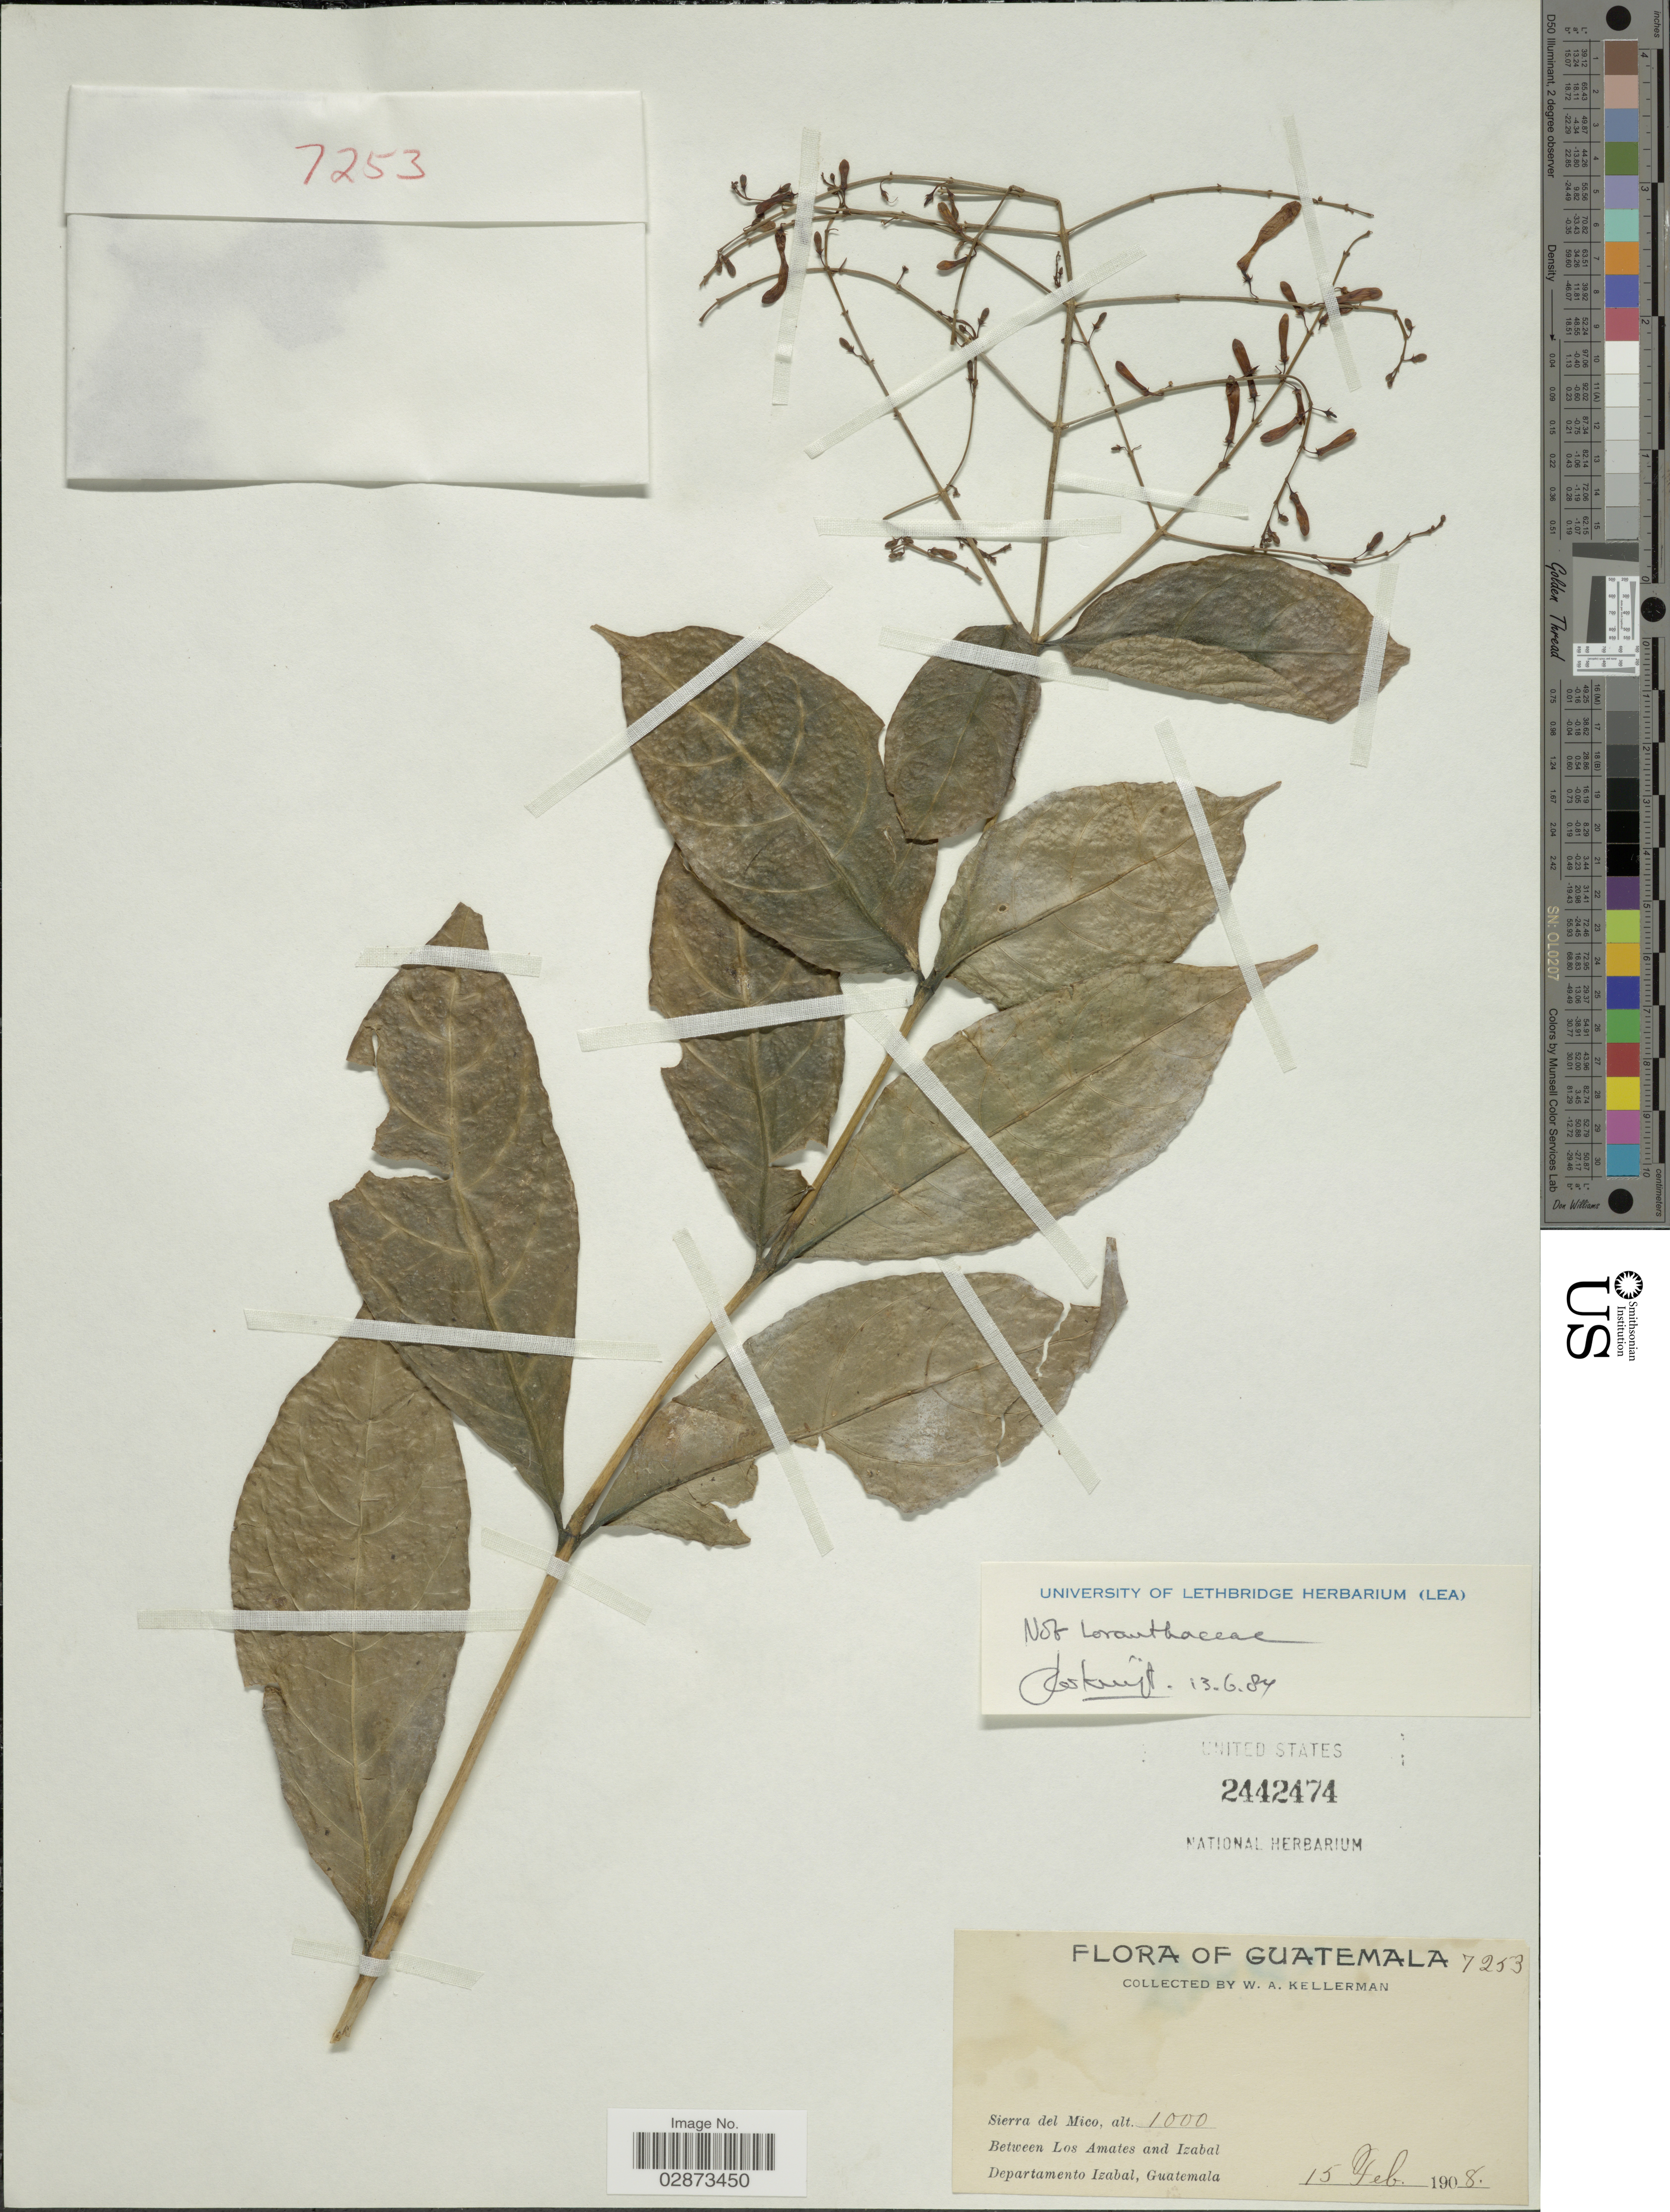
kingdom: Plantae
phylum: Tracheophyta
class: Magnoliopsida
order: Lamiales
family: Acanthaceae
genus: Odontonema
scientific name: Odontonema hondurensis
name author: (Lindau) D.N. Gibson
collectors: W. Kellerman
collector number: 7253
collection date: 1908-02-15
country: Guatemala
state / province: Izabal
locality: Sierra del Mico, Between Los Amates and Izabal, Departamento Izabal.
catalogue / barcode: US 2442474